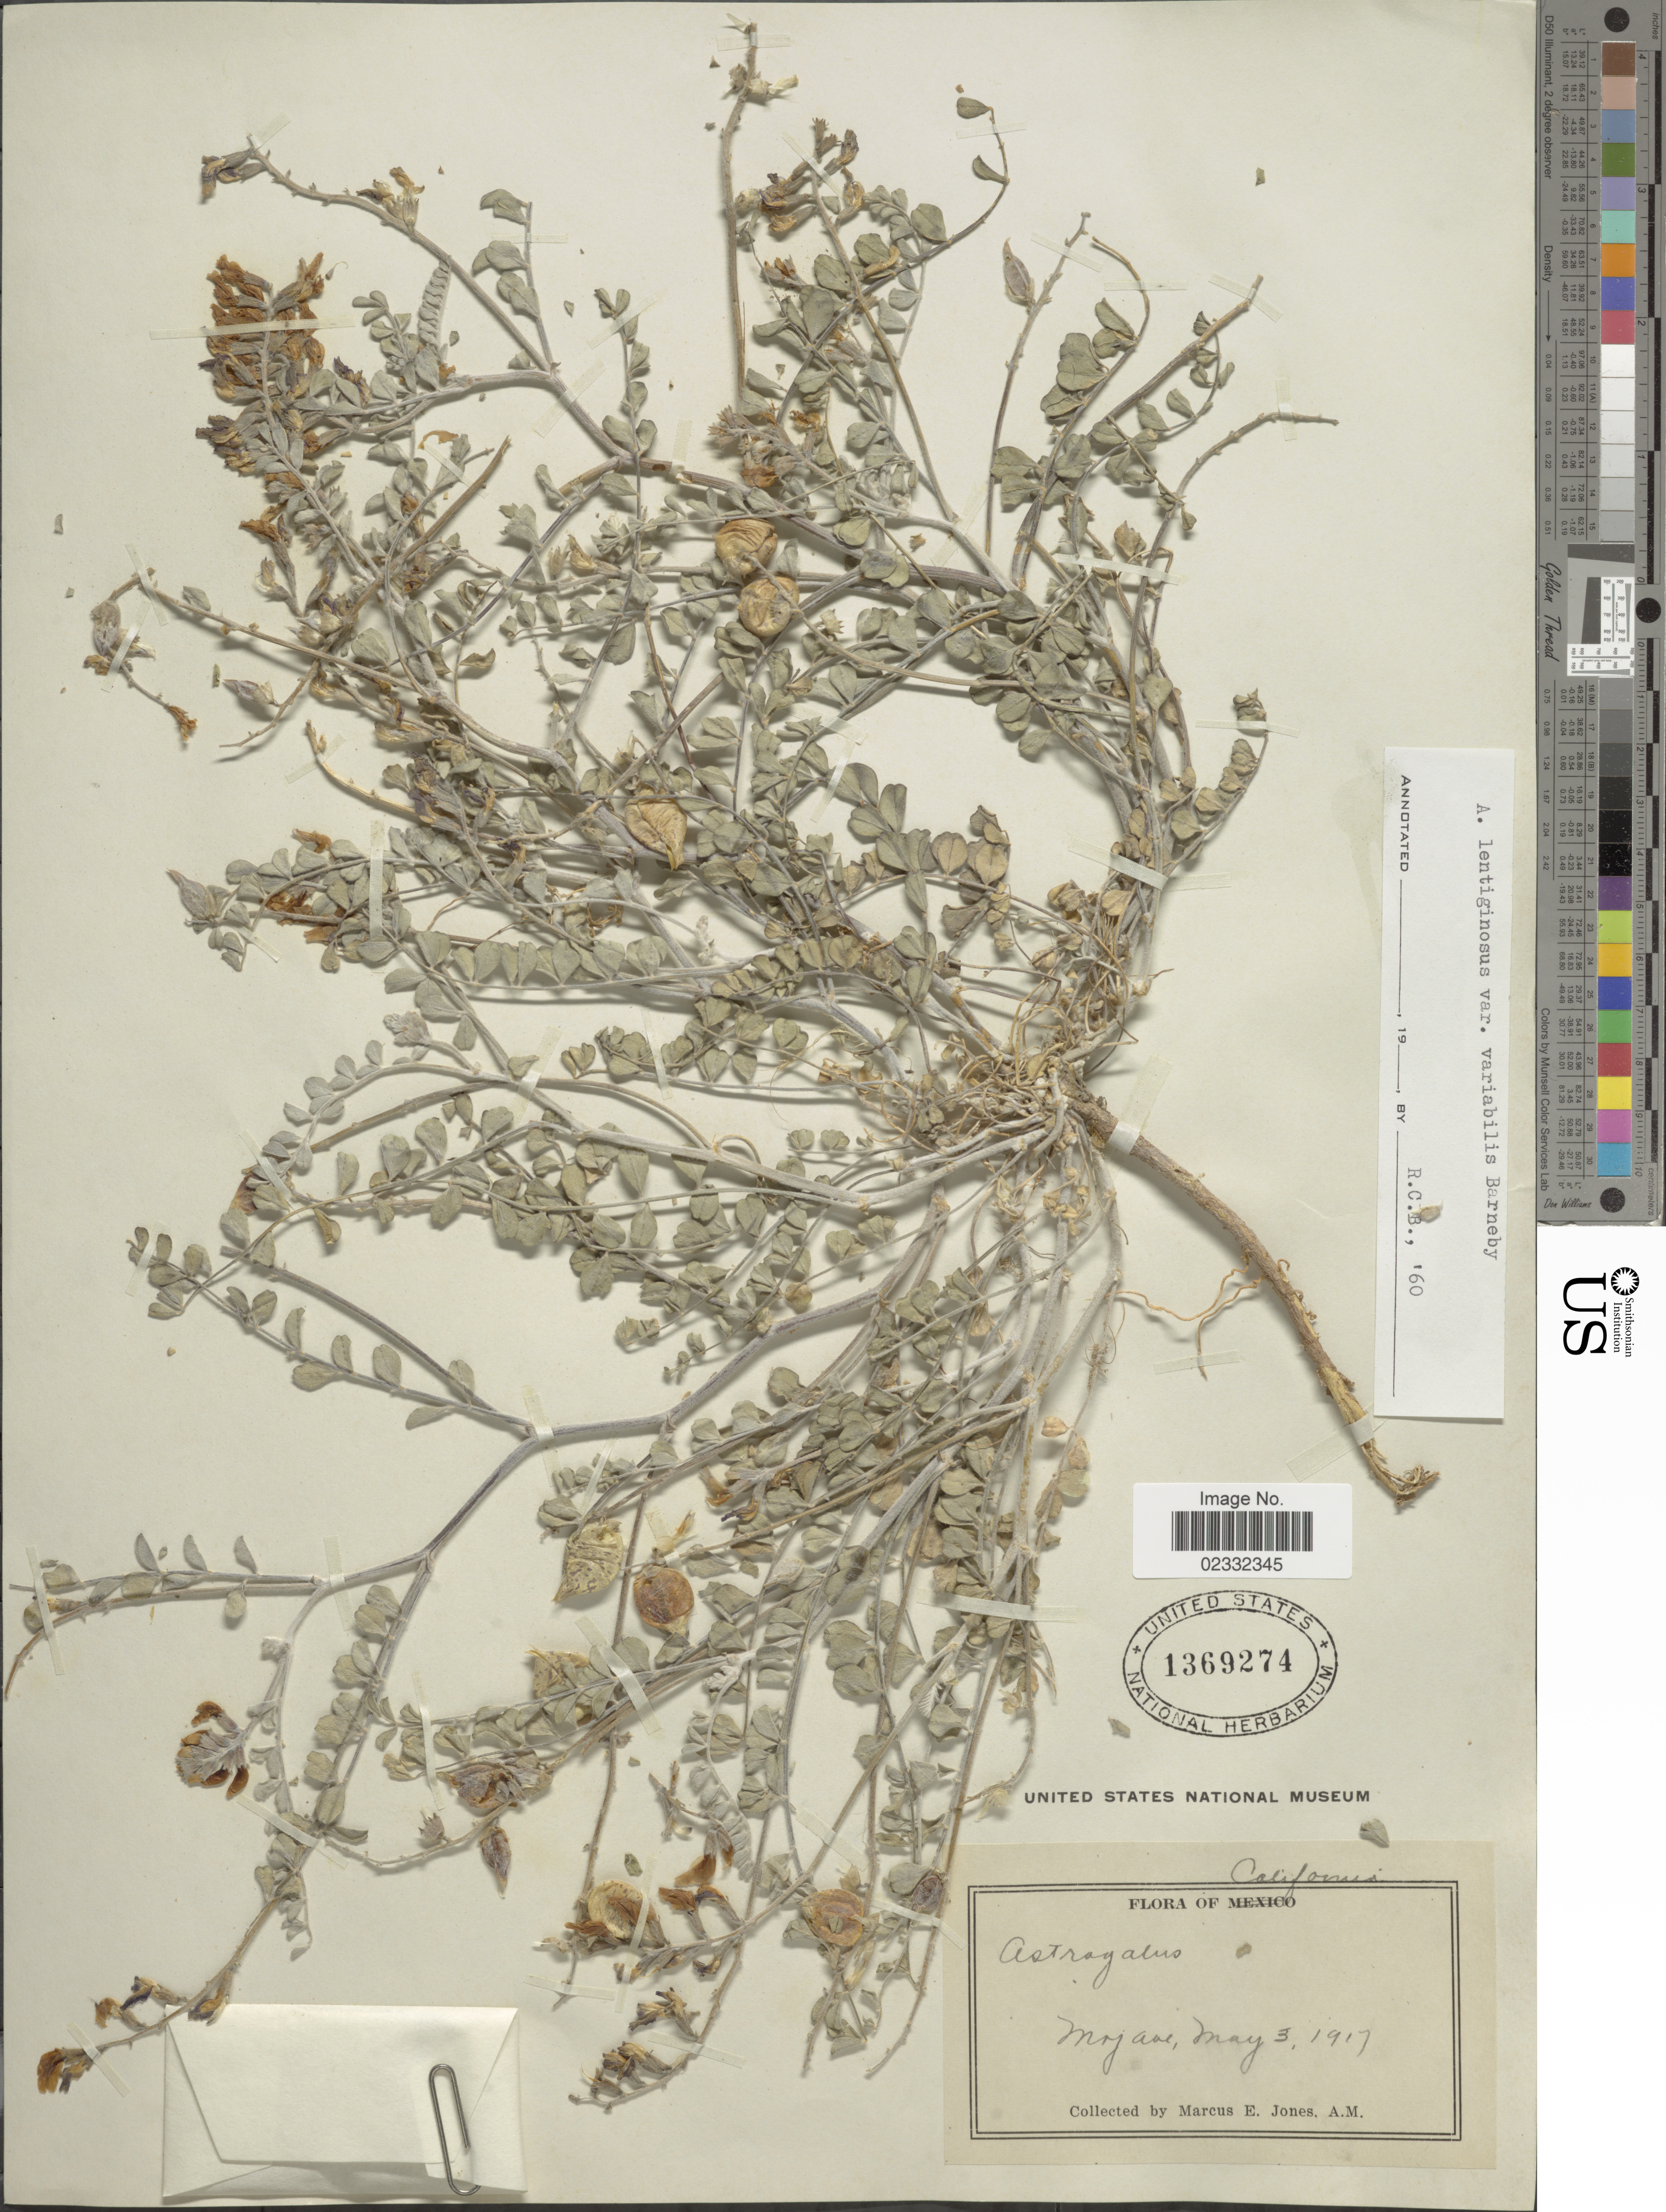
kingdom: Plantae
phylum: Tracheophyta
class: Magnoliopsida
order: Fabales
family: Fabaceae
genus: Astragalus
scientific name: Astragalus lentiginosus var. variabilis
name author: Barneby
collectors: M. E. Jones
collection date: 1917-05-03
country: United States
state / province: California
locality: Mojave.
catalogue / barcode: US 1369274